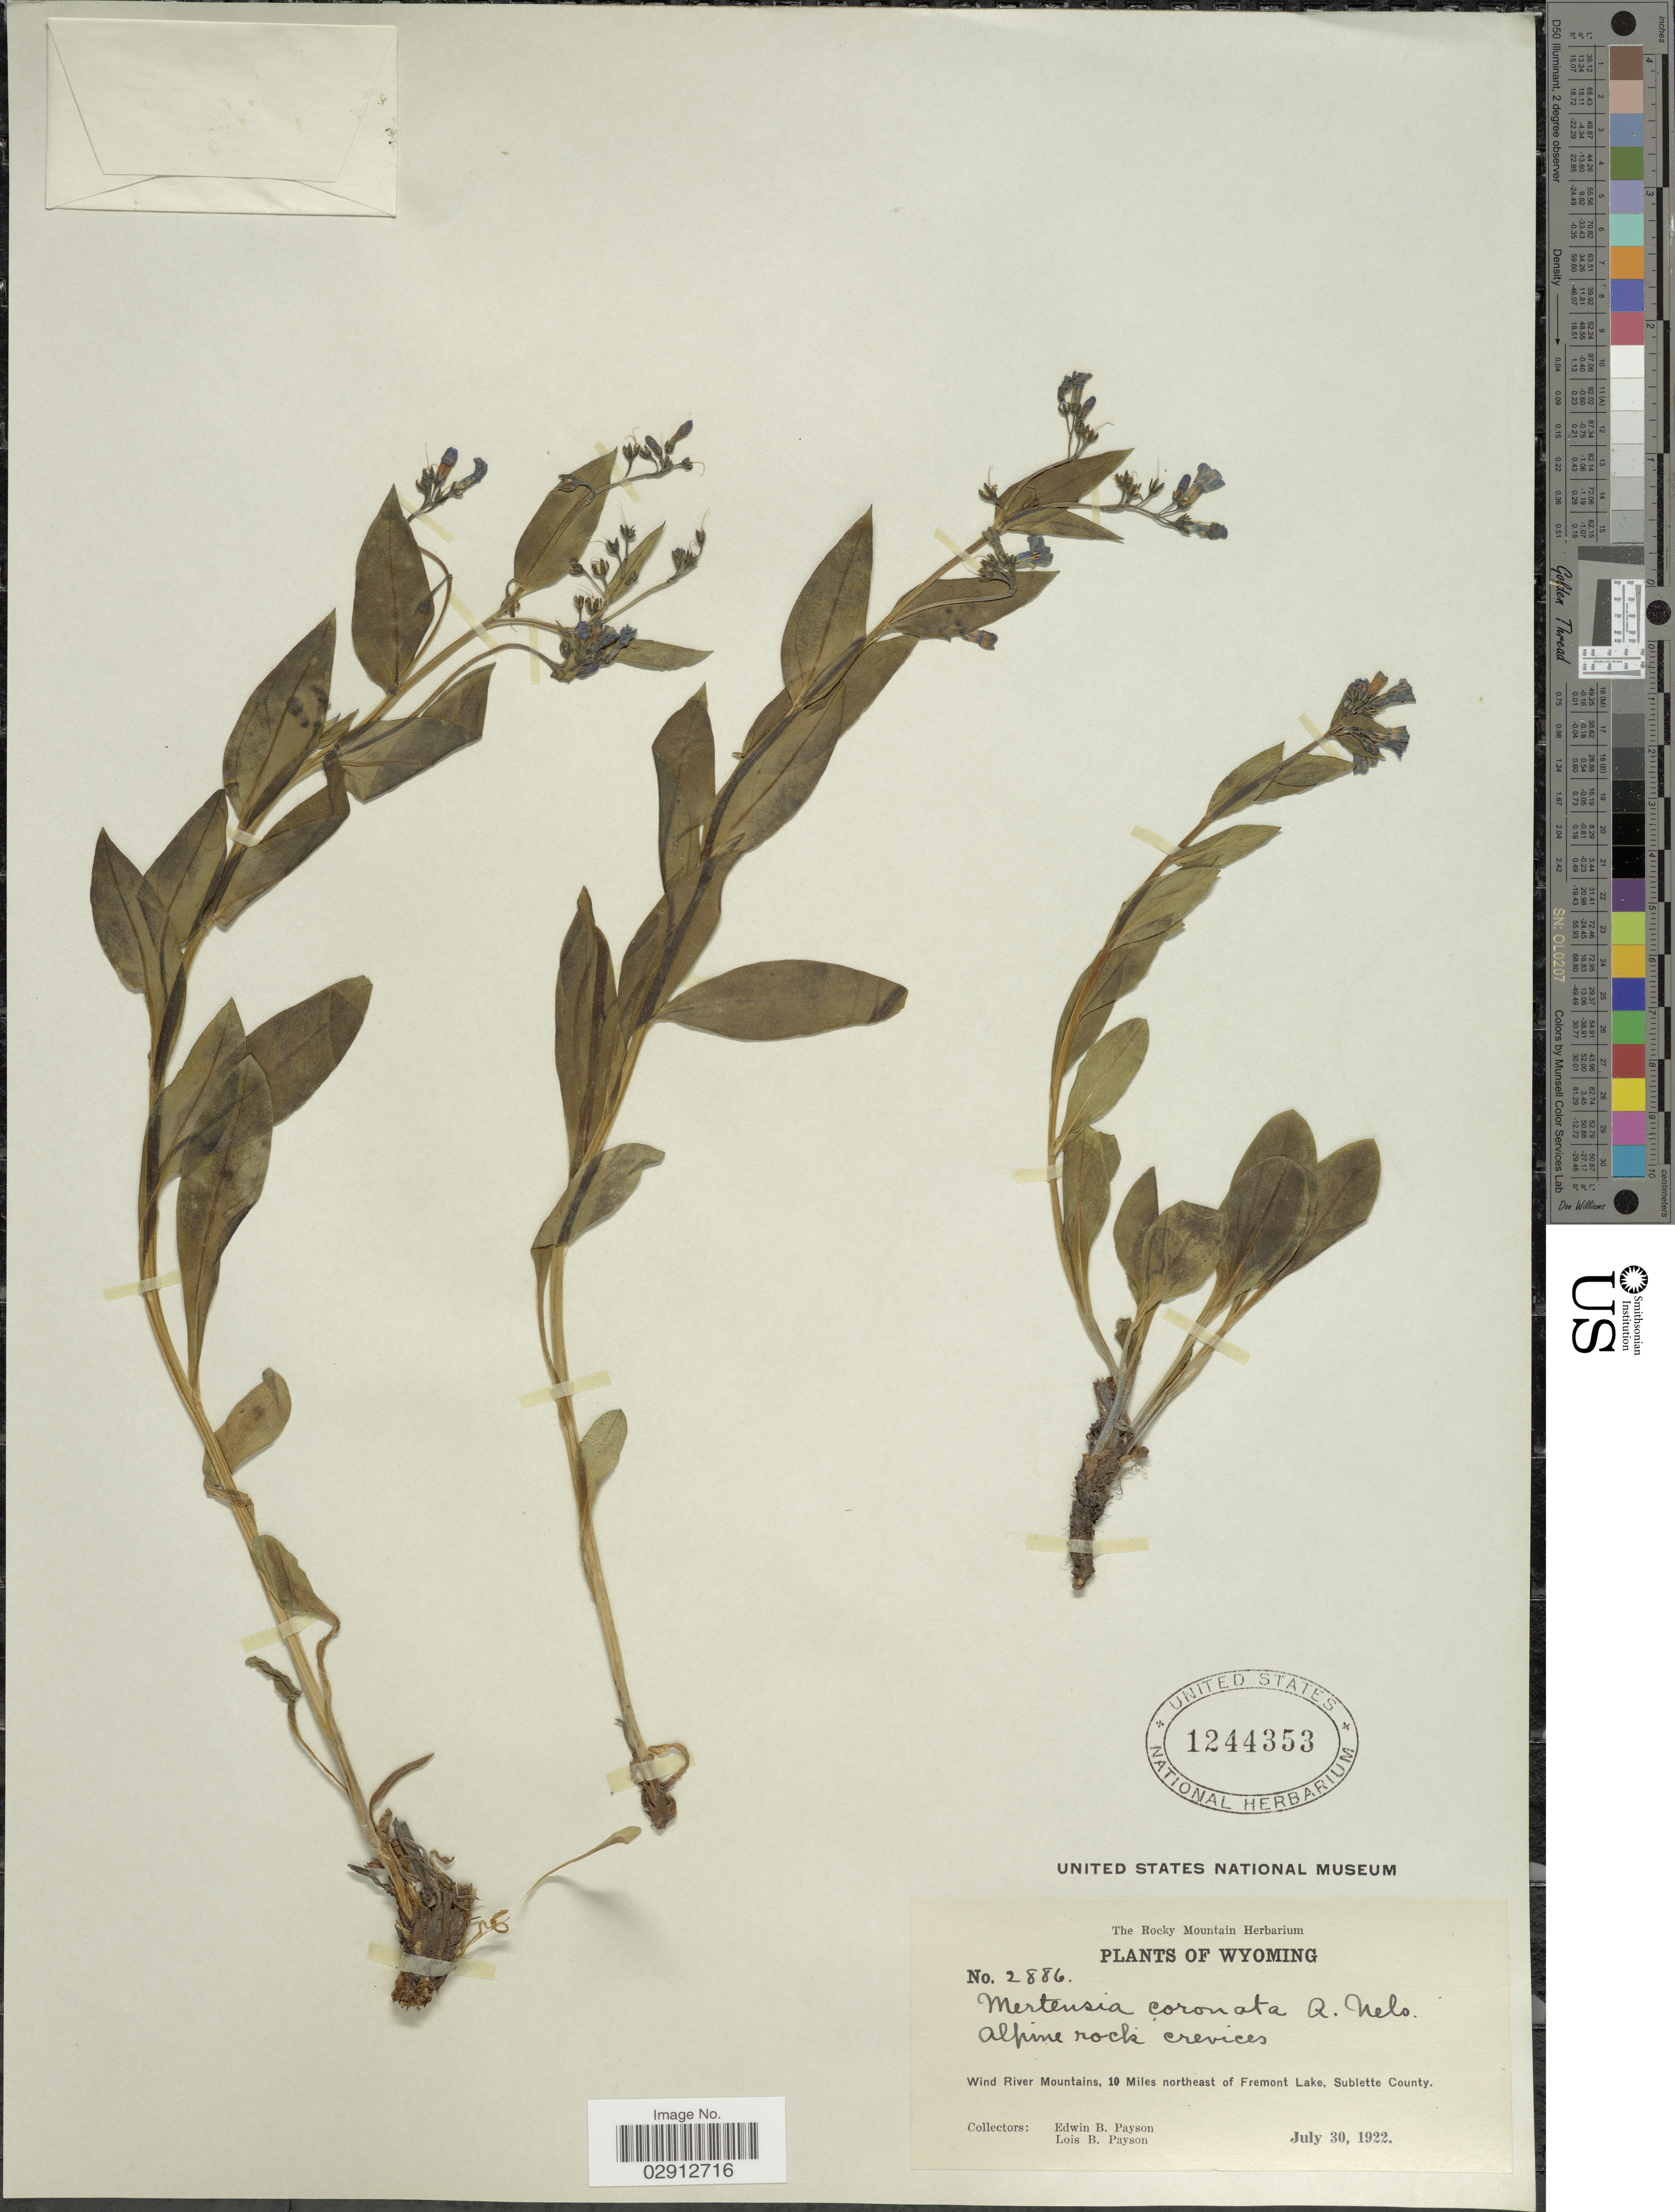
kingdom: Plantae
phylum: Tracheophyta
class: Magnoliopsida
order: Boraginales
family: Boraginaceae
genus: Mertensia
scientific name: Mertensia oblongifolia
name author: (Nutt.) G. Don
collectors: E. B. Payson & L. Payson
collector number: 2886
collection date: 1922-07-30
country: United States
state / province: Wyoming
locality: Wind River Mountains, 10 Miles northeast of Fremont Lake, Sublette County.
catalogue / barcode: US 1244353